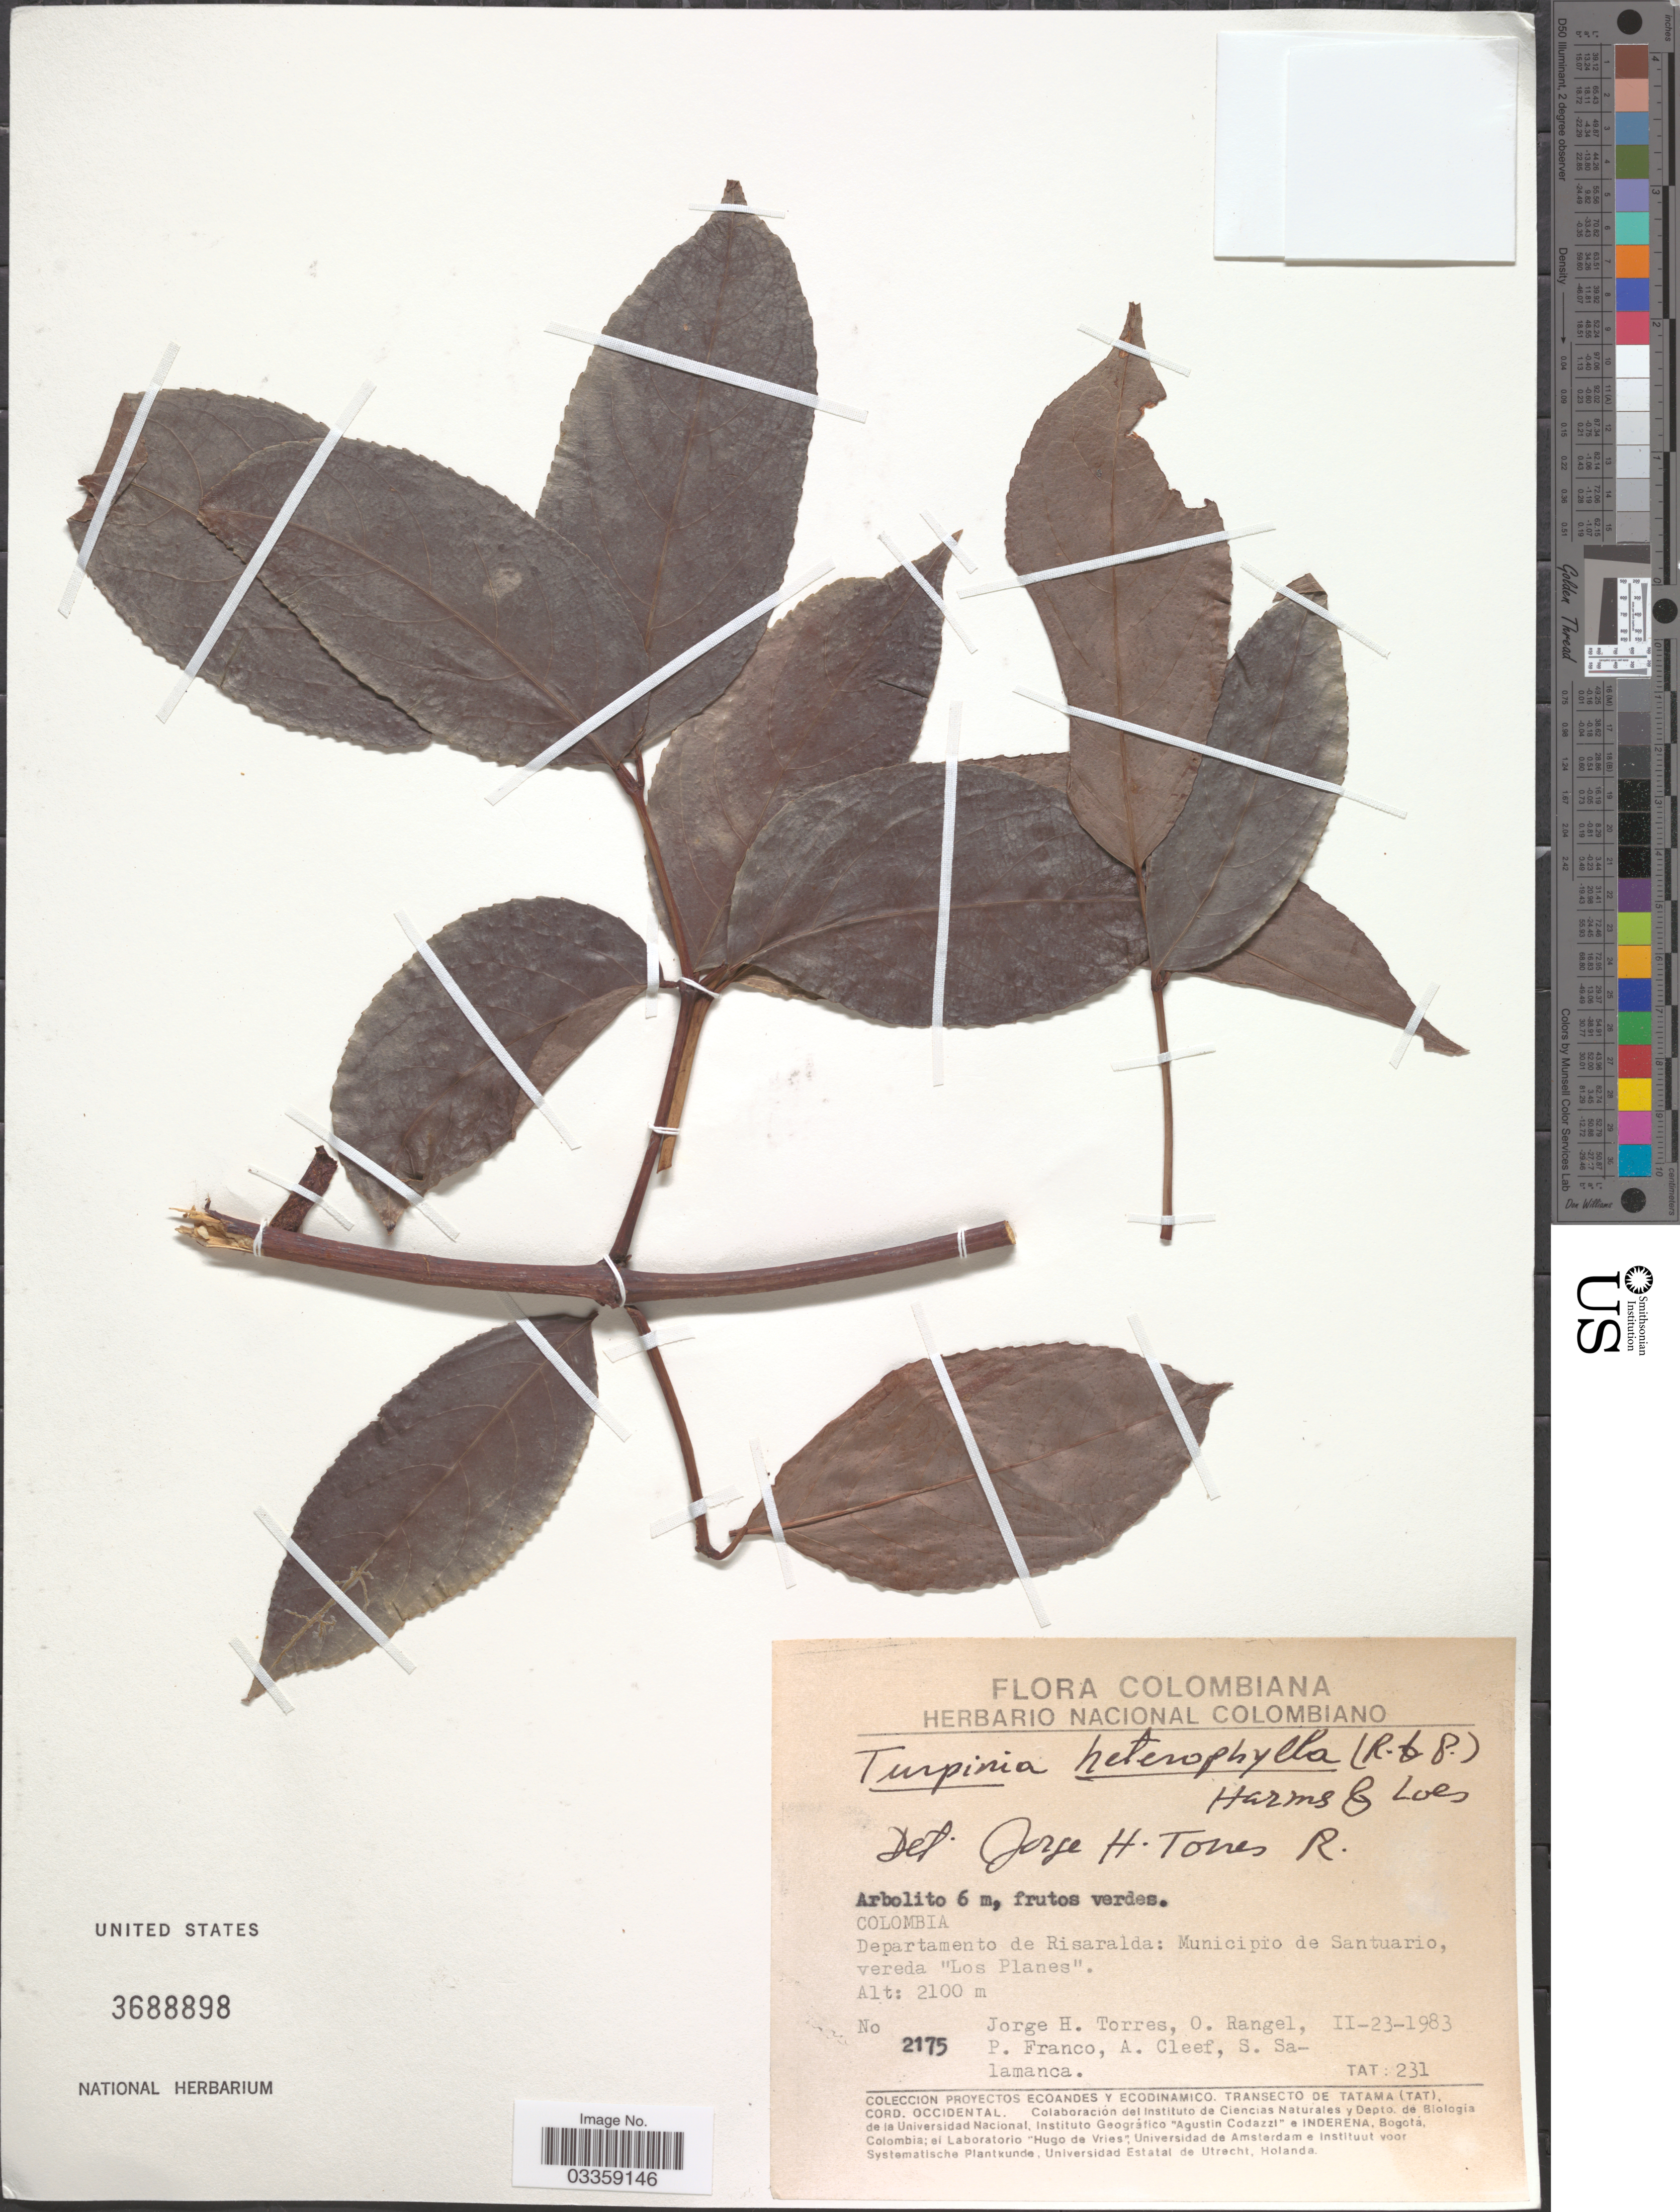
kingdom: Plantae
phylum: Tracheophyta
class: Magnoliopsida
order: Crossosomatales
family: Staphyleaceae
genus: Turpinia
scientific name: Turpinia heterophylla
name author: (Ruiz & Pav.) Harms & Loes.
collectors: J. H. Torres, O. Rangel, P. Franco, A. M. Cleef & S. Salamanca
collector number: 2175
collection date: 1983-02-23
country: Colombia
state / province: Risaralda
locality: Departamento de Risaralda: Municipio de Santuario, vereda "Los Planes".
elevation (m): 2100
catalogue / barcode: US 3688898